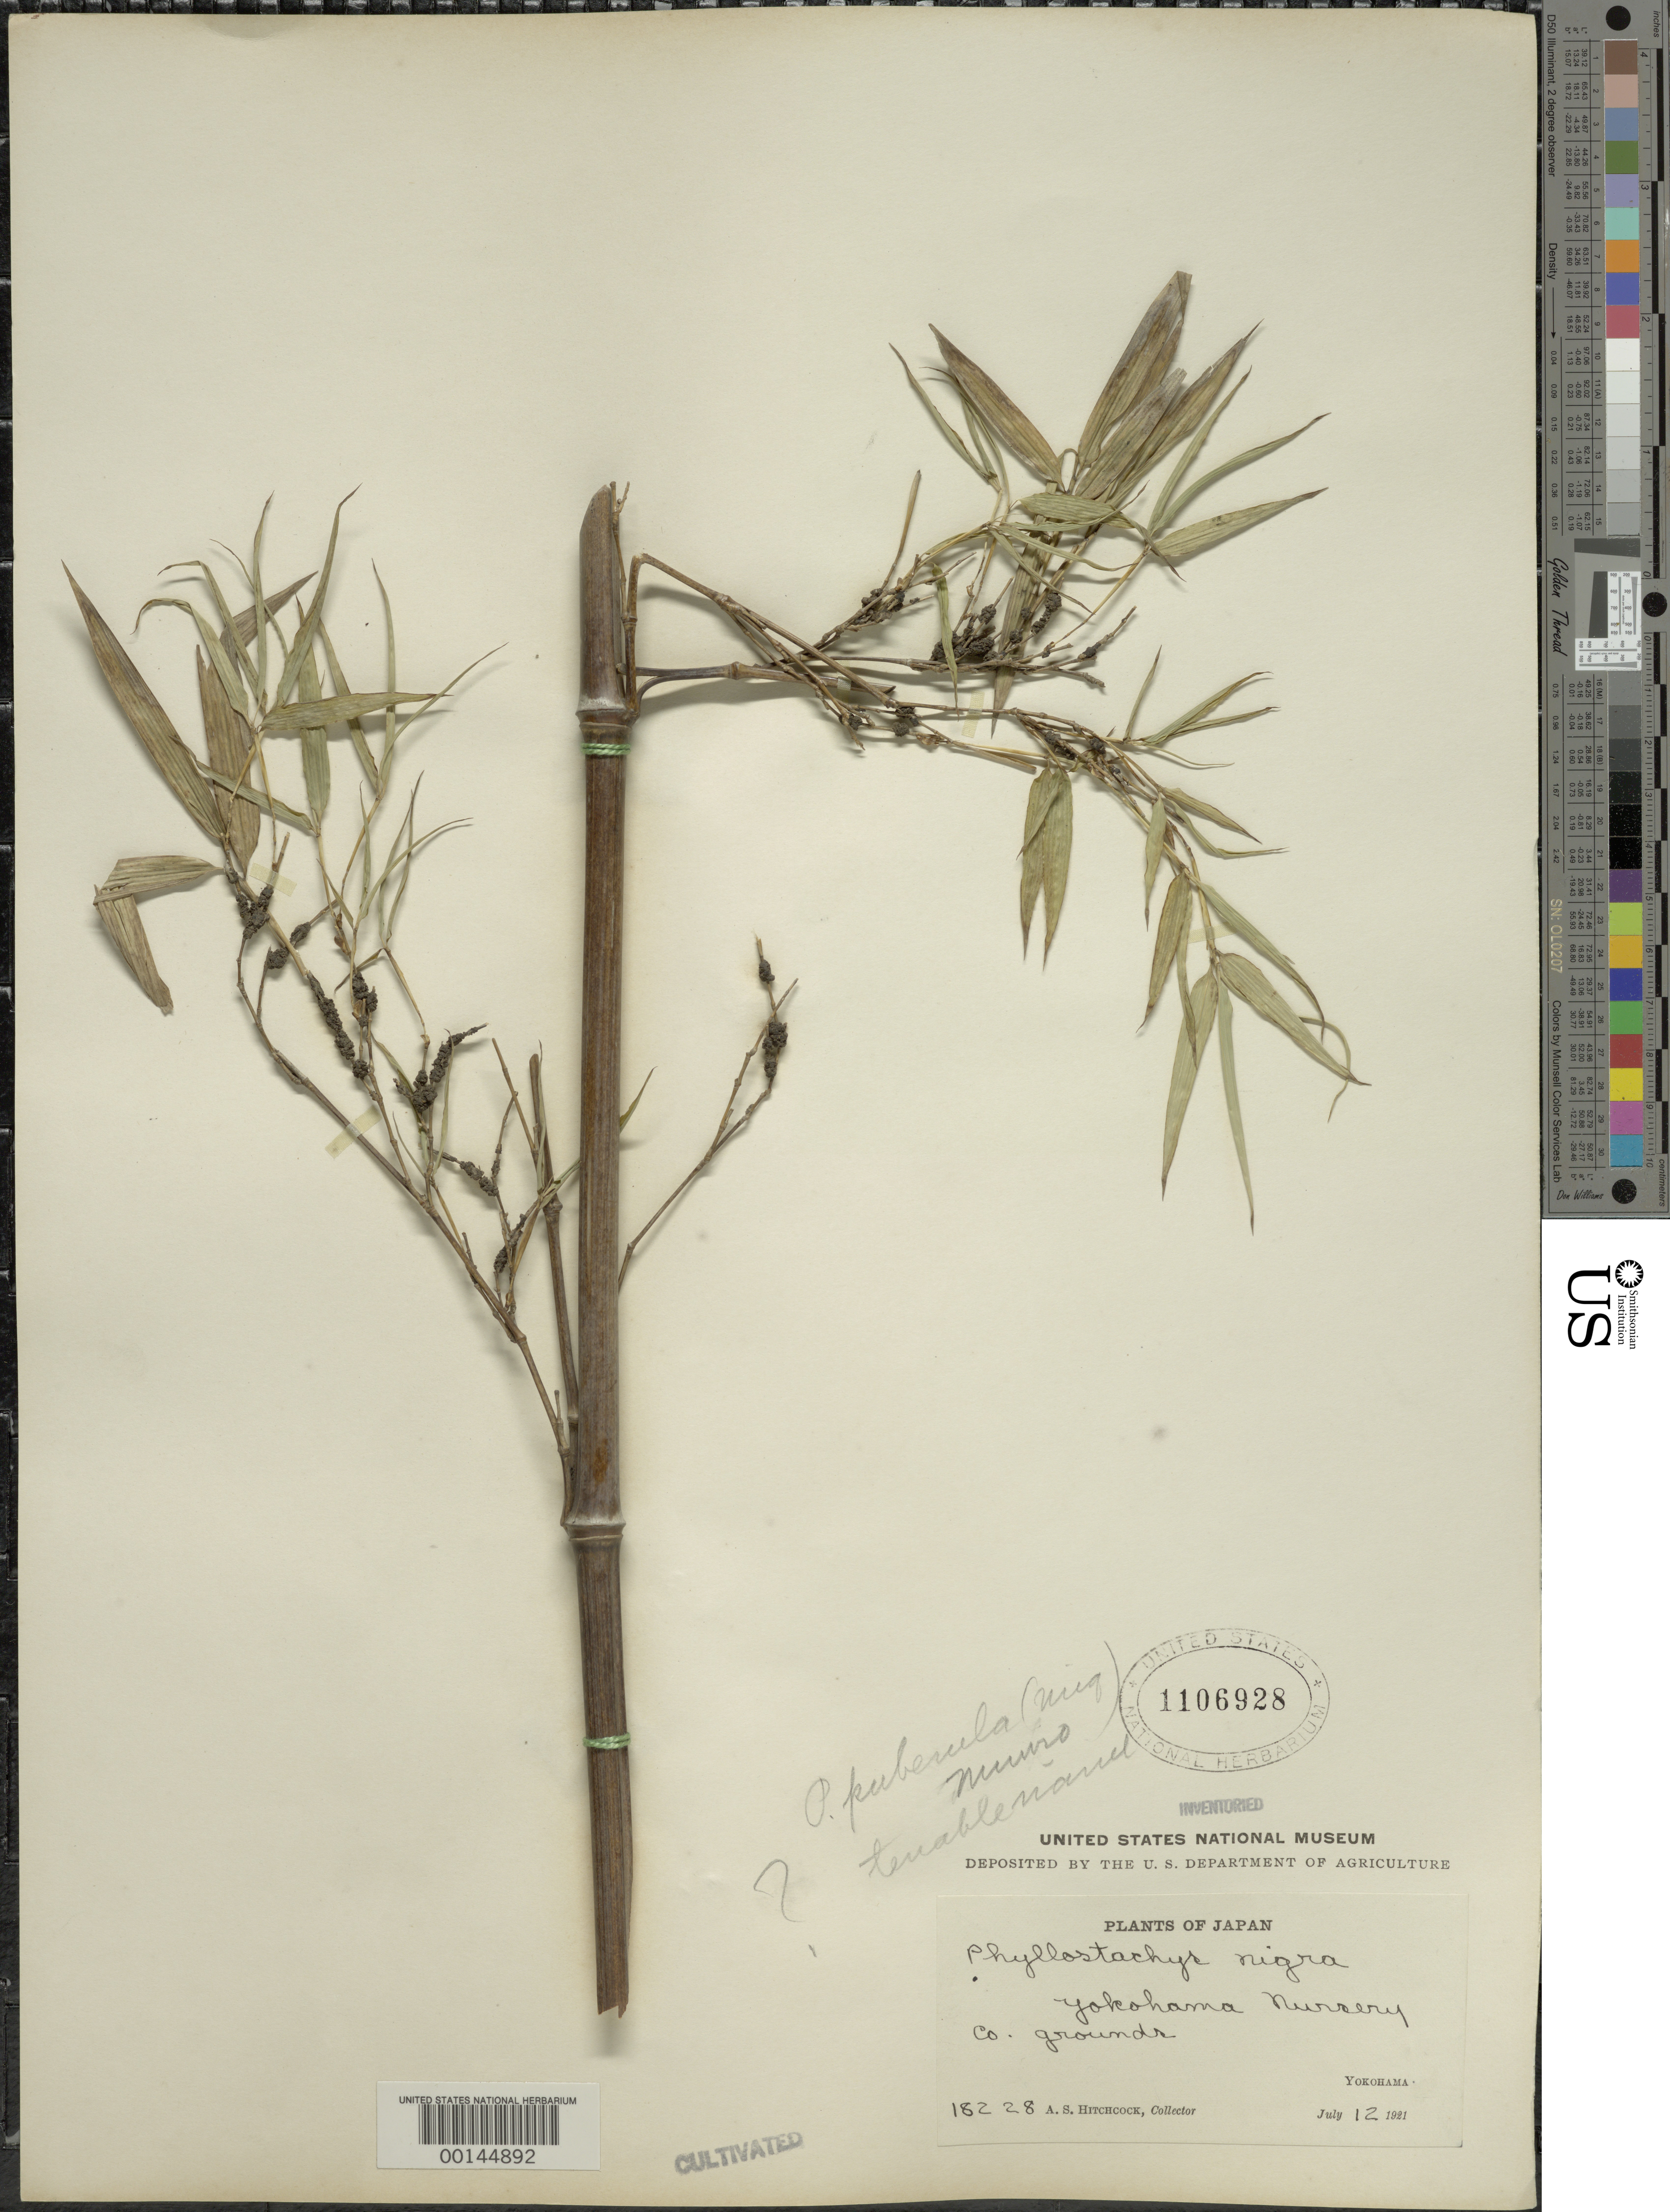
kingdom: Plantae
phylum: Tracheophyta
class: Liliopsida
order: Poales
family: Poaceae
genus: Phyllostachys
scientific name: Phyllostachys nigra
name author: (Lodd. ex Lindl.) Munro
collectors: A. S. Hitchcock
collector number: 18228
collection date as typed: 12 Jul 1921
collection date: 1921-07-12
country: Japan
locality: Yokohama, yokohama nursery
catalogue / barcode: US 1106928